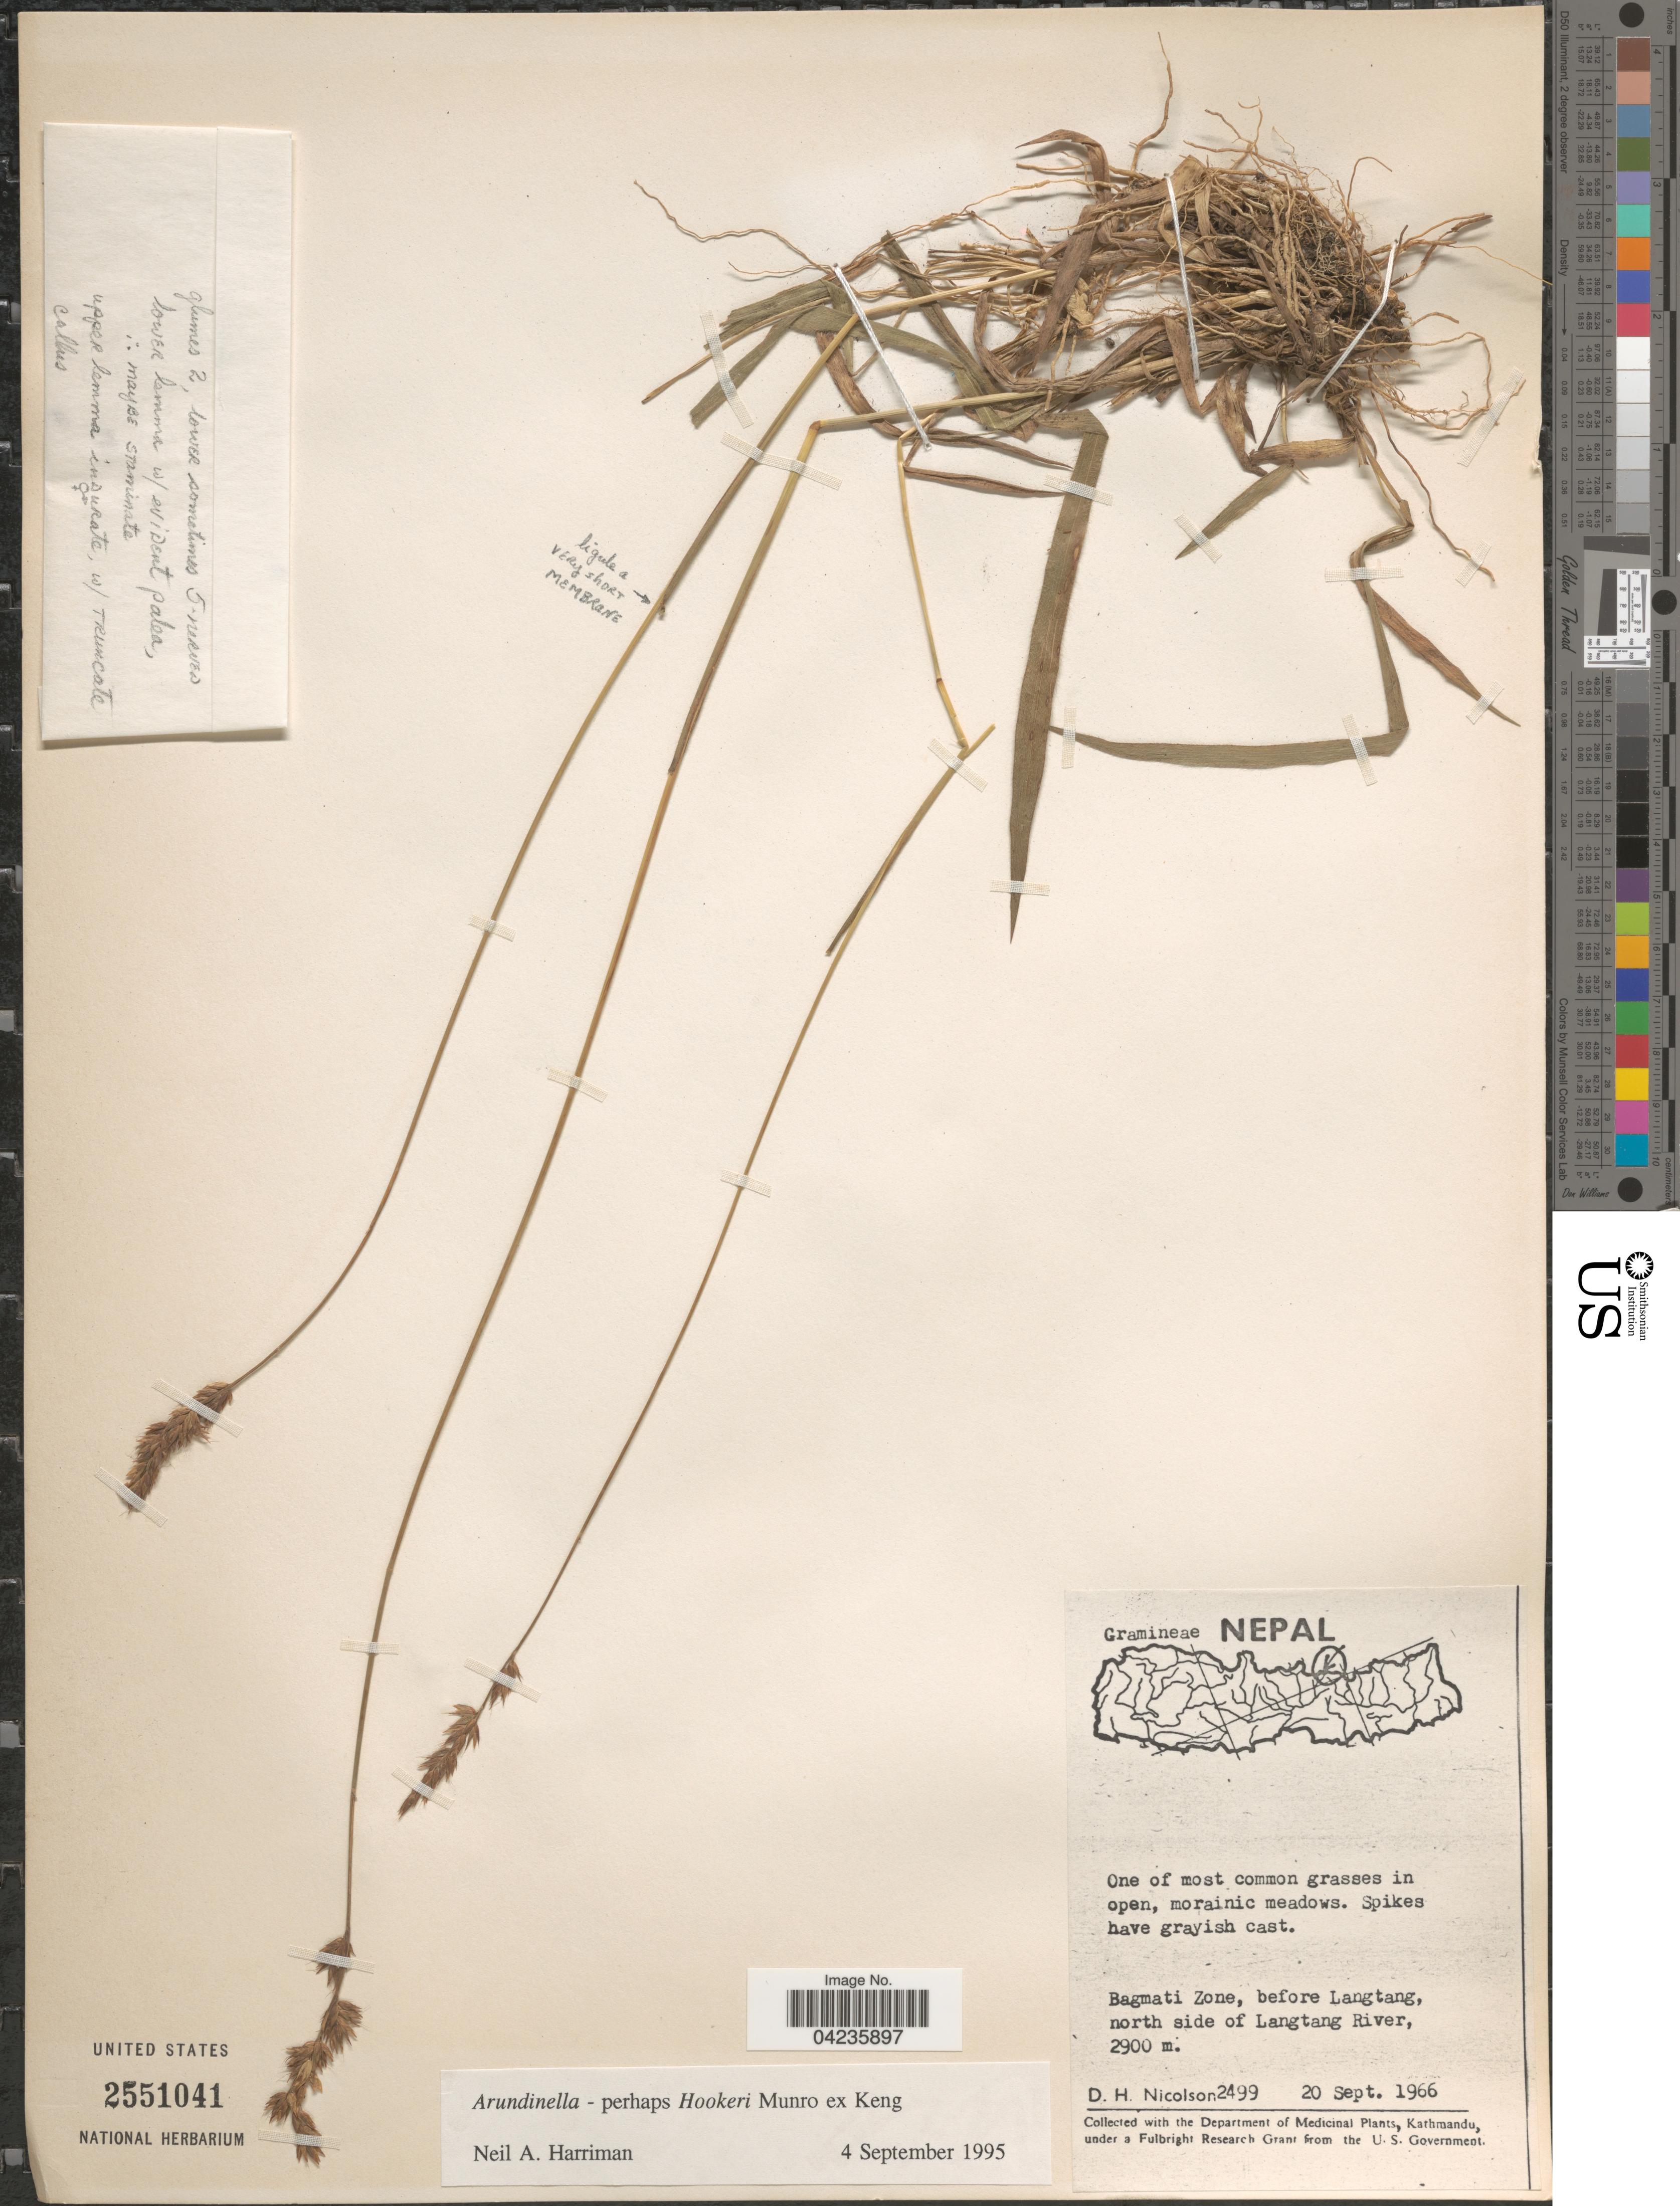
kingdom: Plantae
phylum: Tracheophyta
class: Liliopsida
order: Poales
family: Poaceae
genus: Arundinella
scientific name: Arundinella hookeri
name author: Munro ex Keng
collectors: D. H. Nicolson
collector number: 2499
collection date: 1966-09-20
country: Nepal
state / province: Bagmati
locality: Bagmati Zone, before Langtang, north side of Langtang River.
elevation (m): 2900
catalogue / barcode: US 2551041